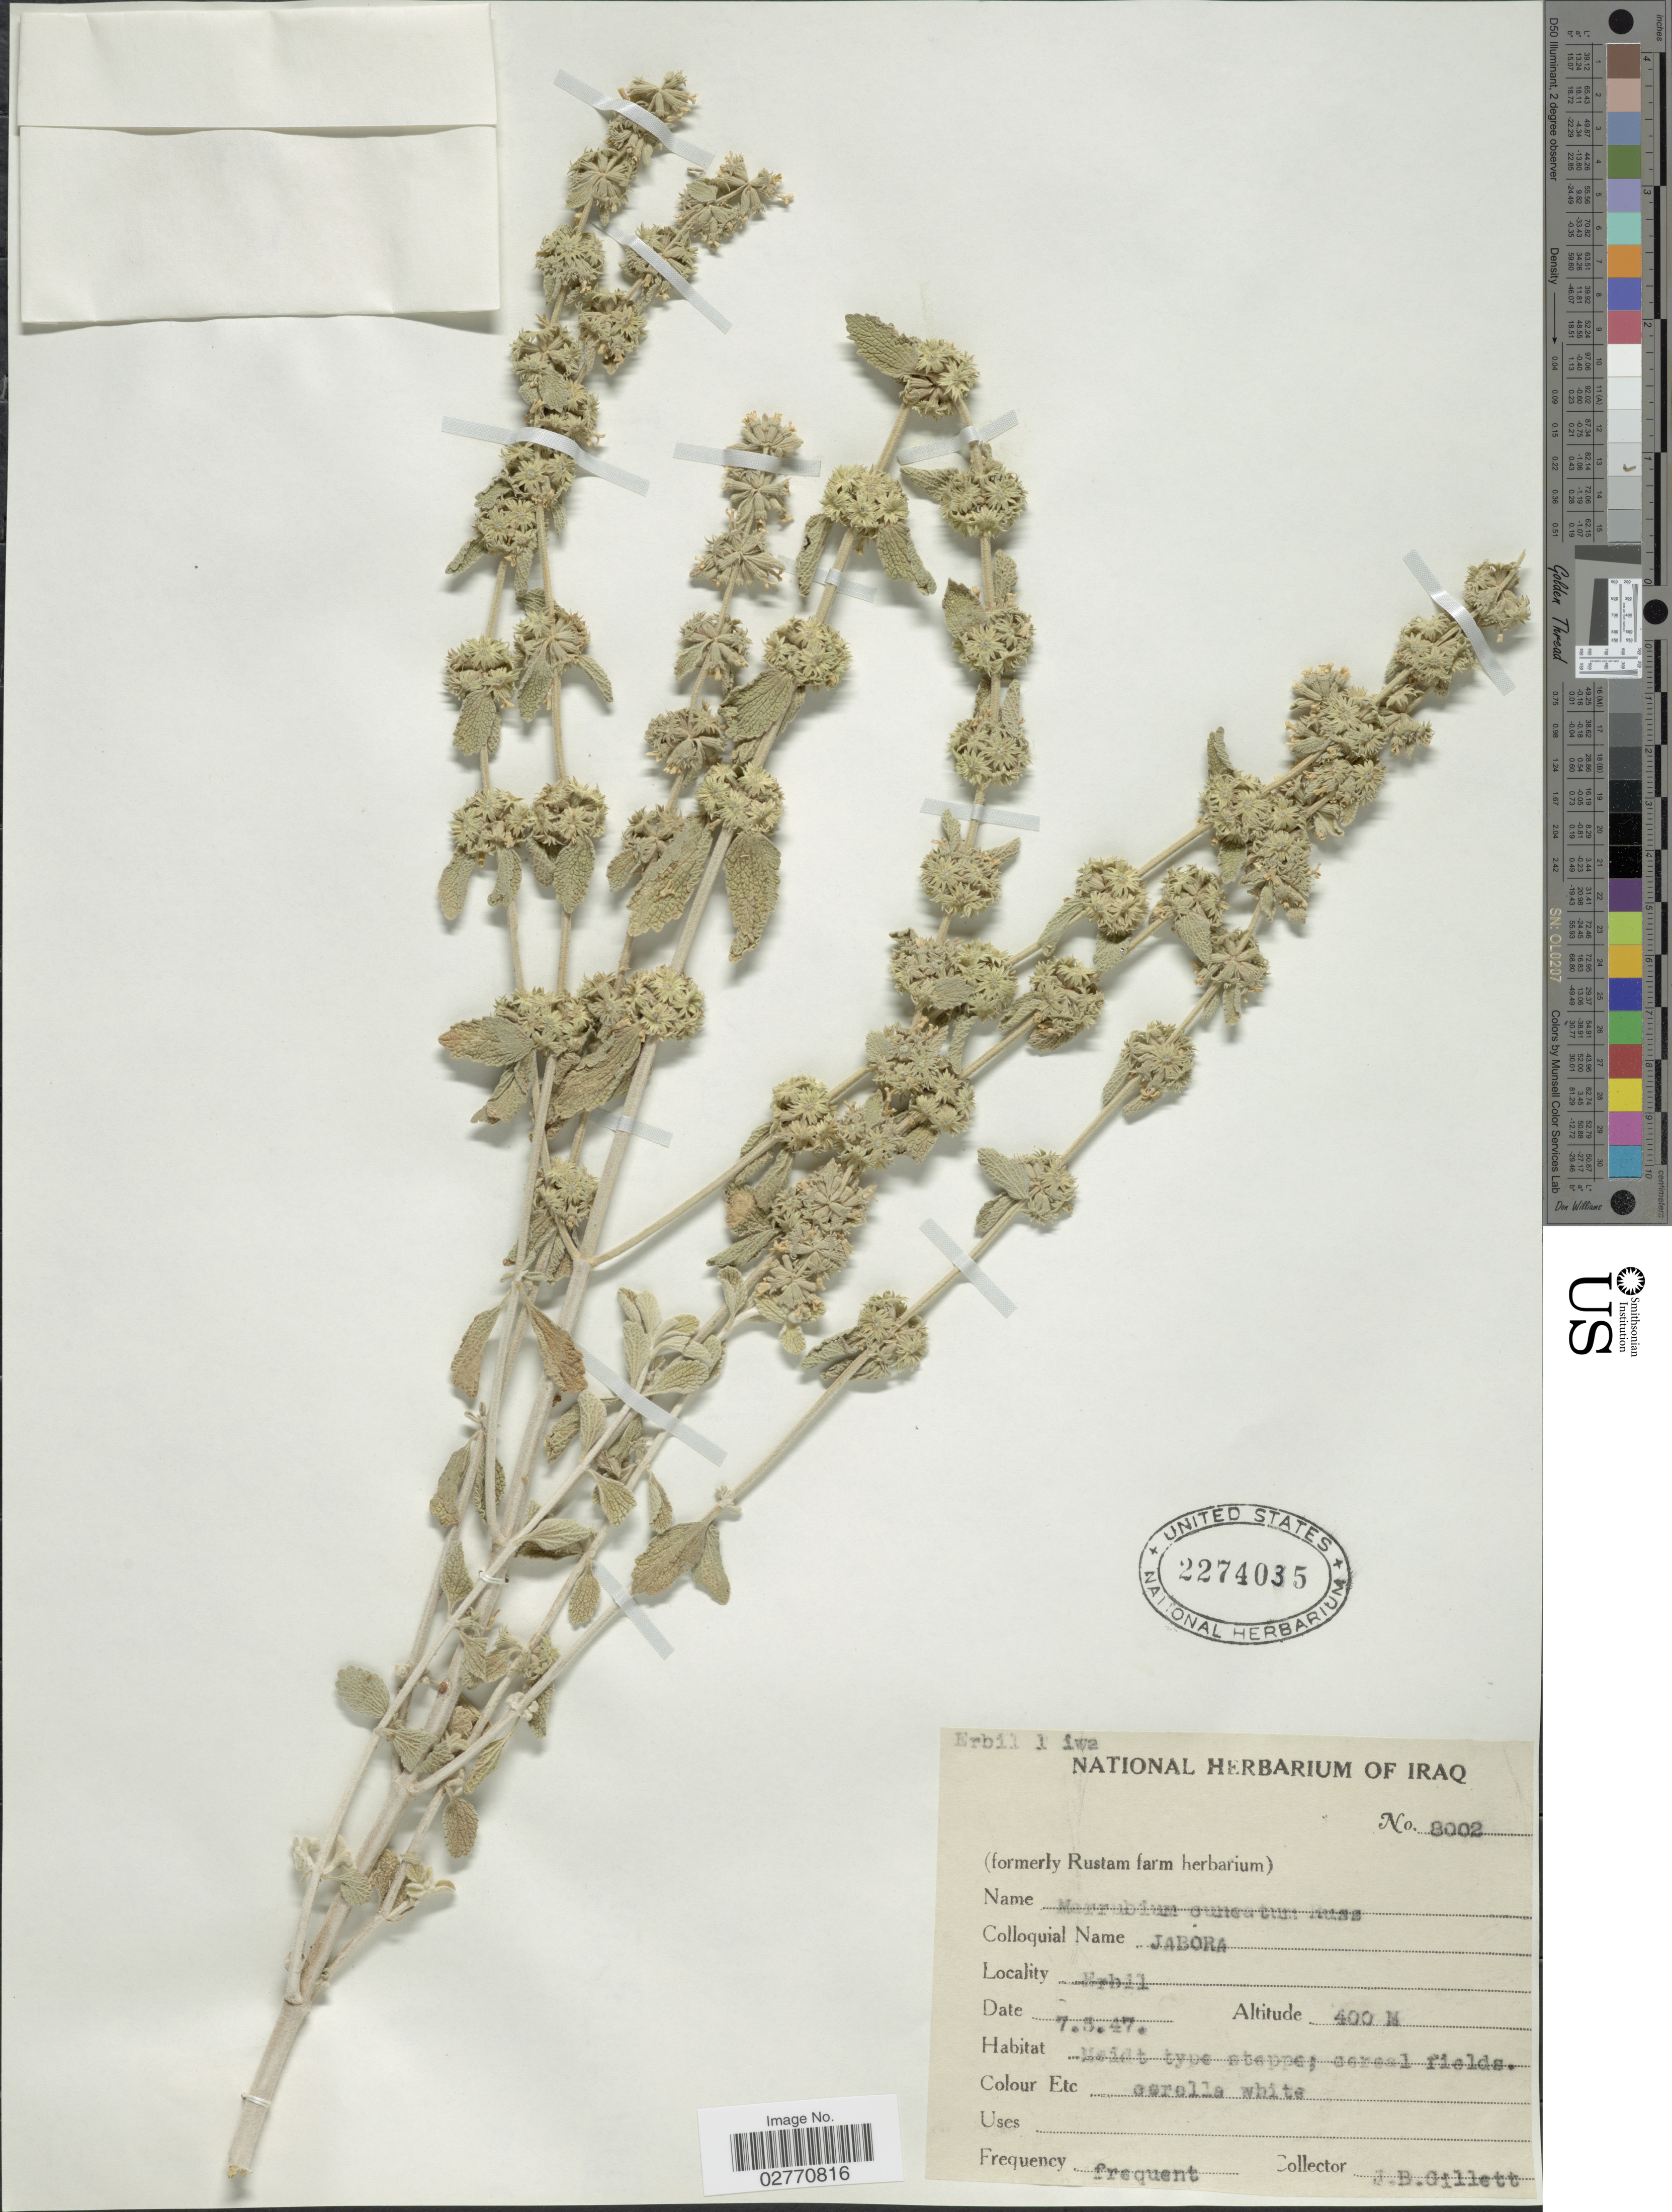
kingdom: Plantae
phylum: Tracheophyta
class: Magnoliopsida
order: Lamiales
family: Lamiaceae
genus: Marrubium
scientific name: Marrubium cuneatum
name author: Banks & Sol.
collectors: J. B. Gillett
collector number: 8002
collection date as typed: Transcribed d/m/y: 7/3/47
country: Iraq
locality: Erbil liwa. Erbil.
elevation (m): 400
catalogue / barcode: US 2274035